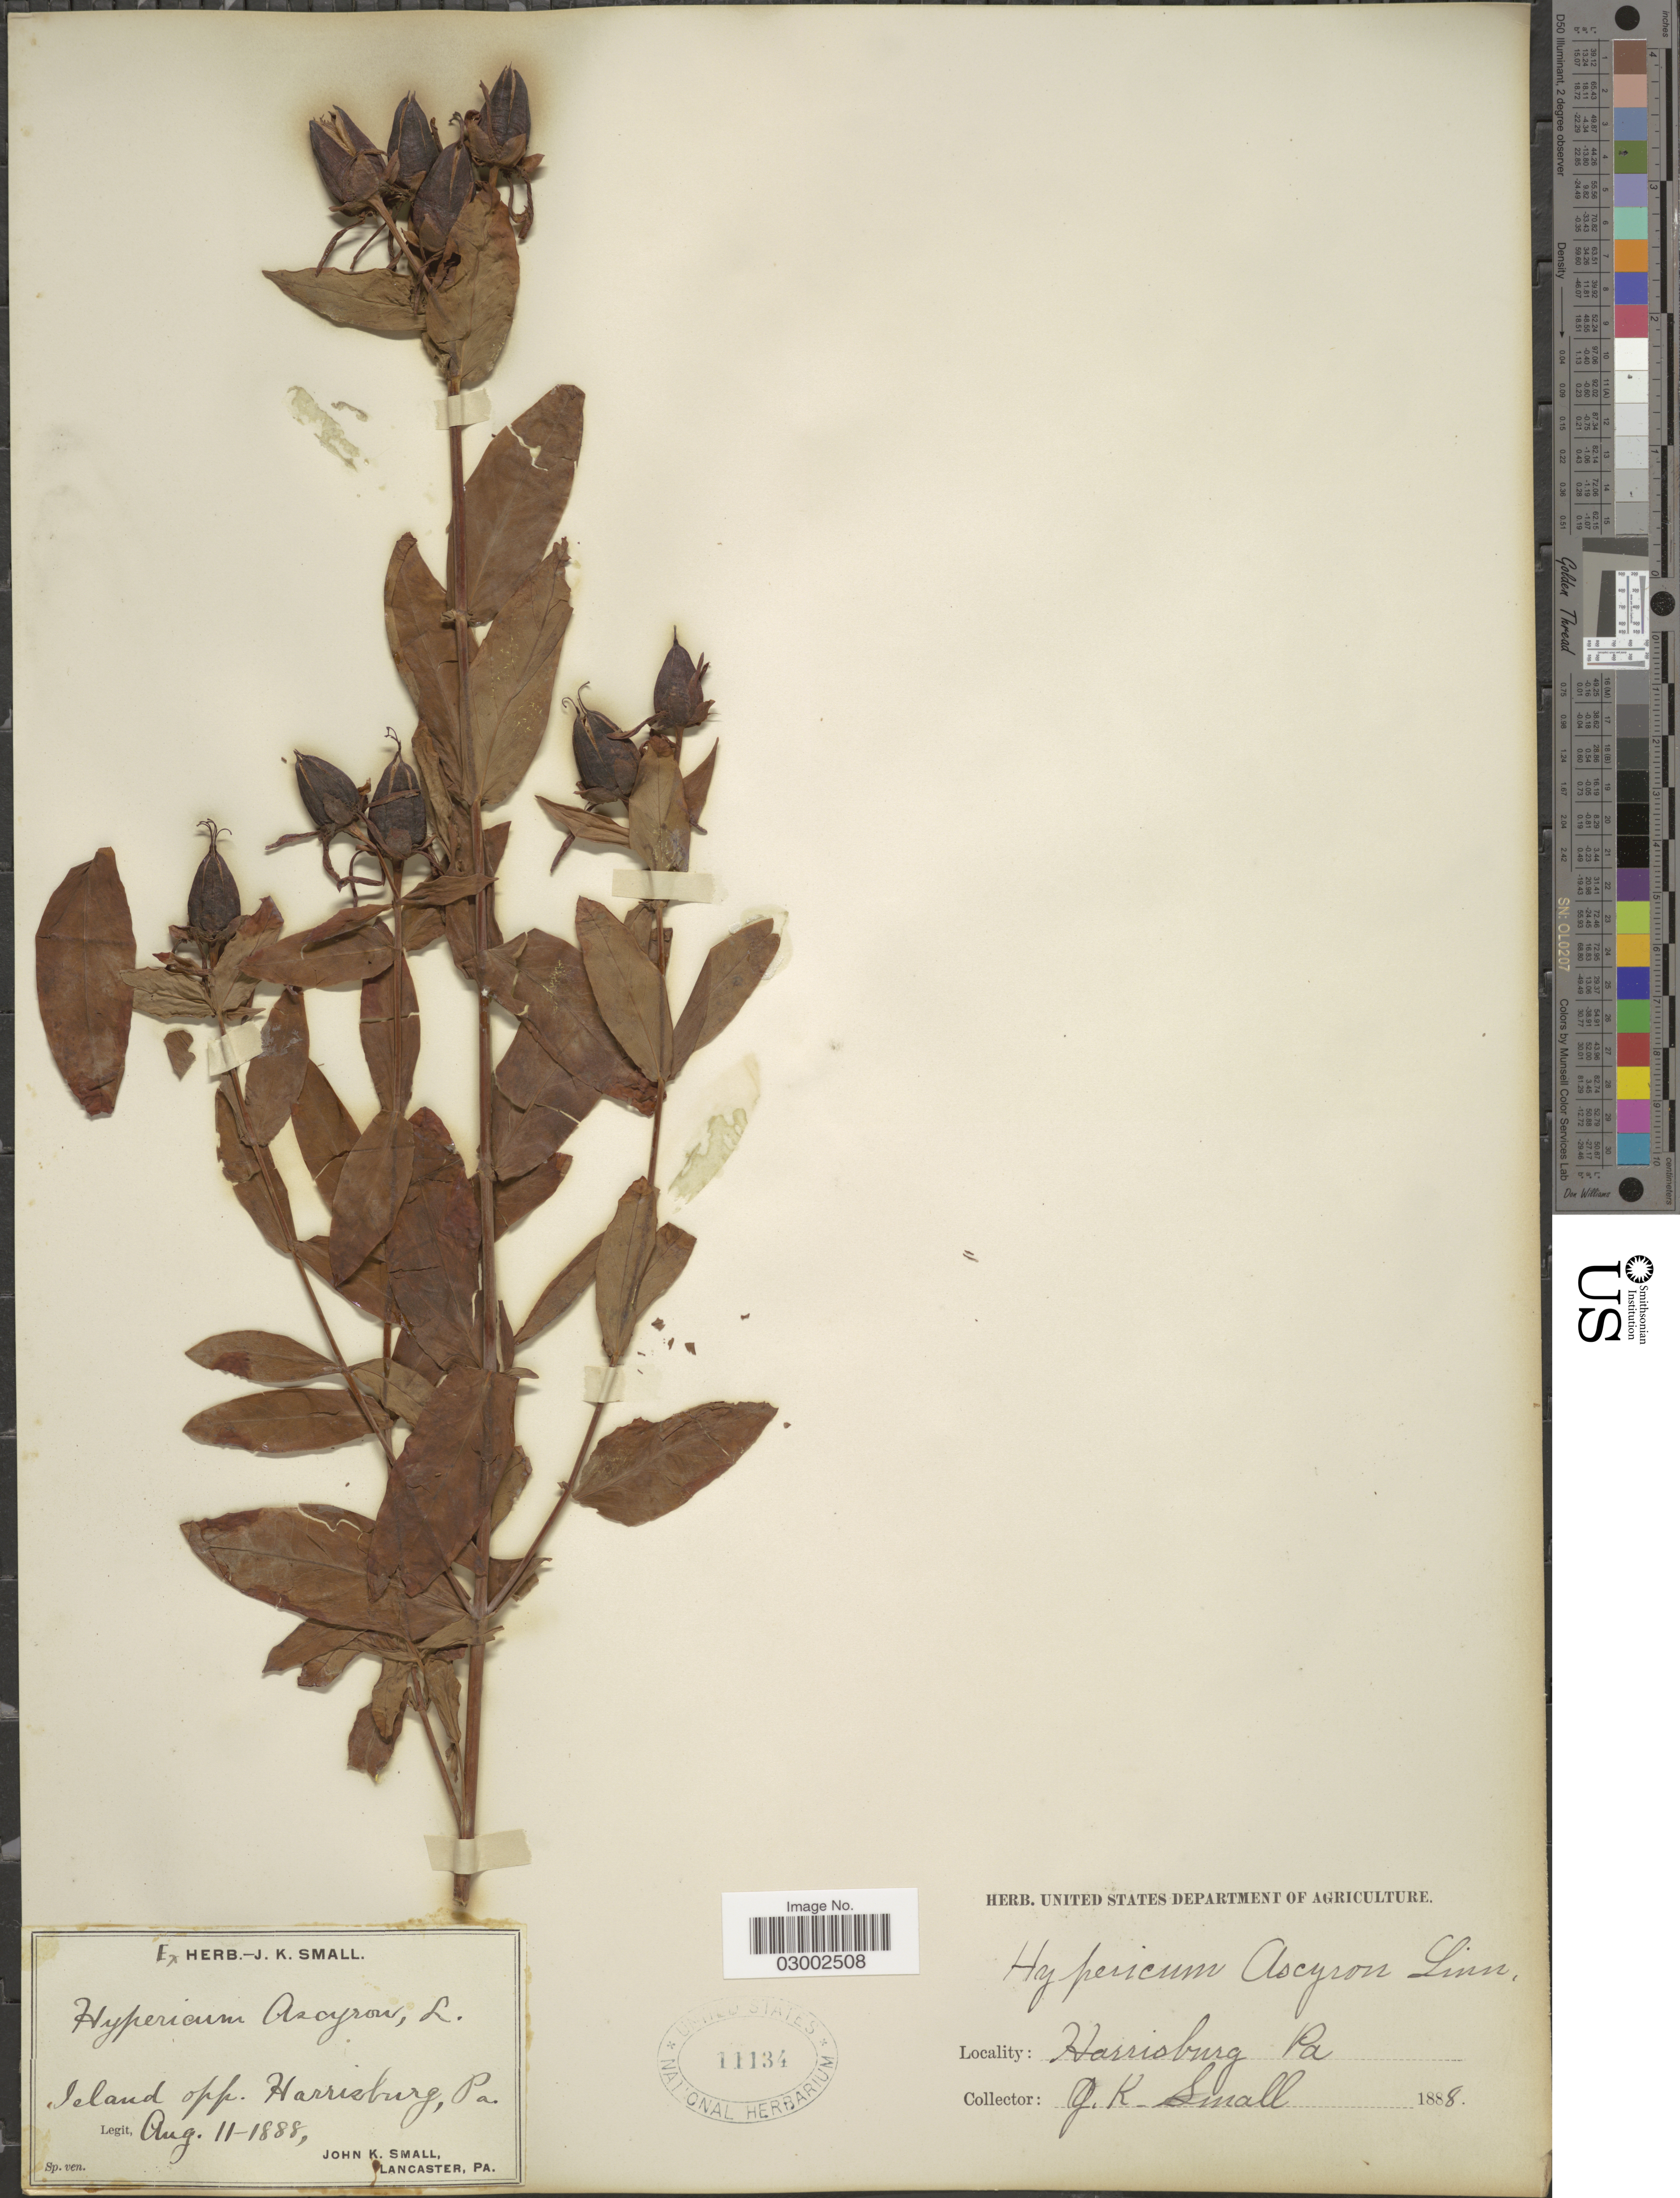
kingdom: Plantae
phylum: Tracheophyta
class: Magnoliopsida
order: Malpighiales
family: Hypericaceae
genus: Hypericum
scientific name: Hypericum ascyron subsp. pyramidatum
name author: (Aiton) N. Robson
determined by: Strong, Mark T., (BOT), Smithsonian Institution - National Museum of Natural History (UNITED STATES)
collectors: J. K. Small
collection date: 1888-08-11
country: United States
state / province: Pennsylvania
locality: Island opp. Harrisburg, Pa.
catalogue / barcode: US 11134